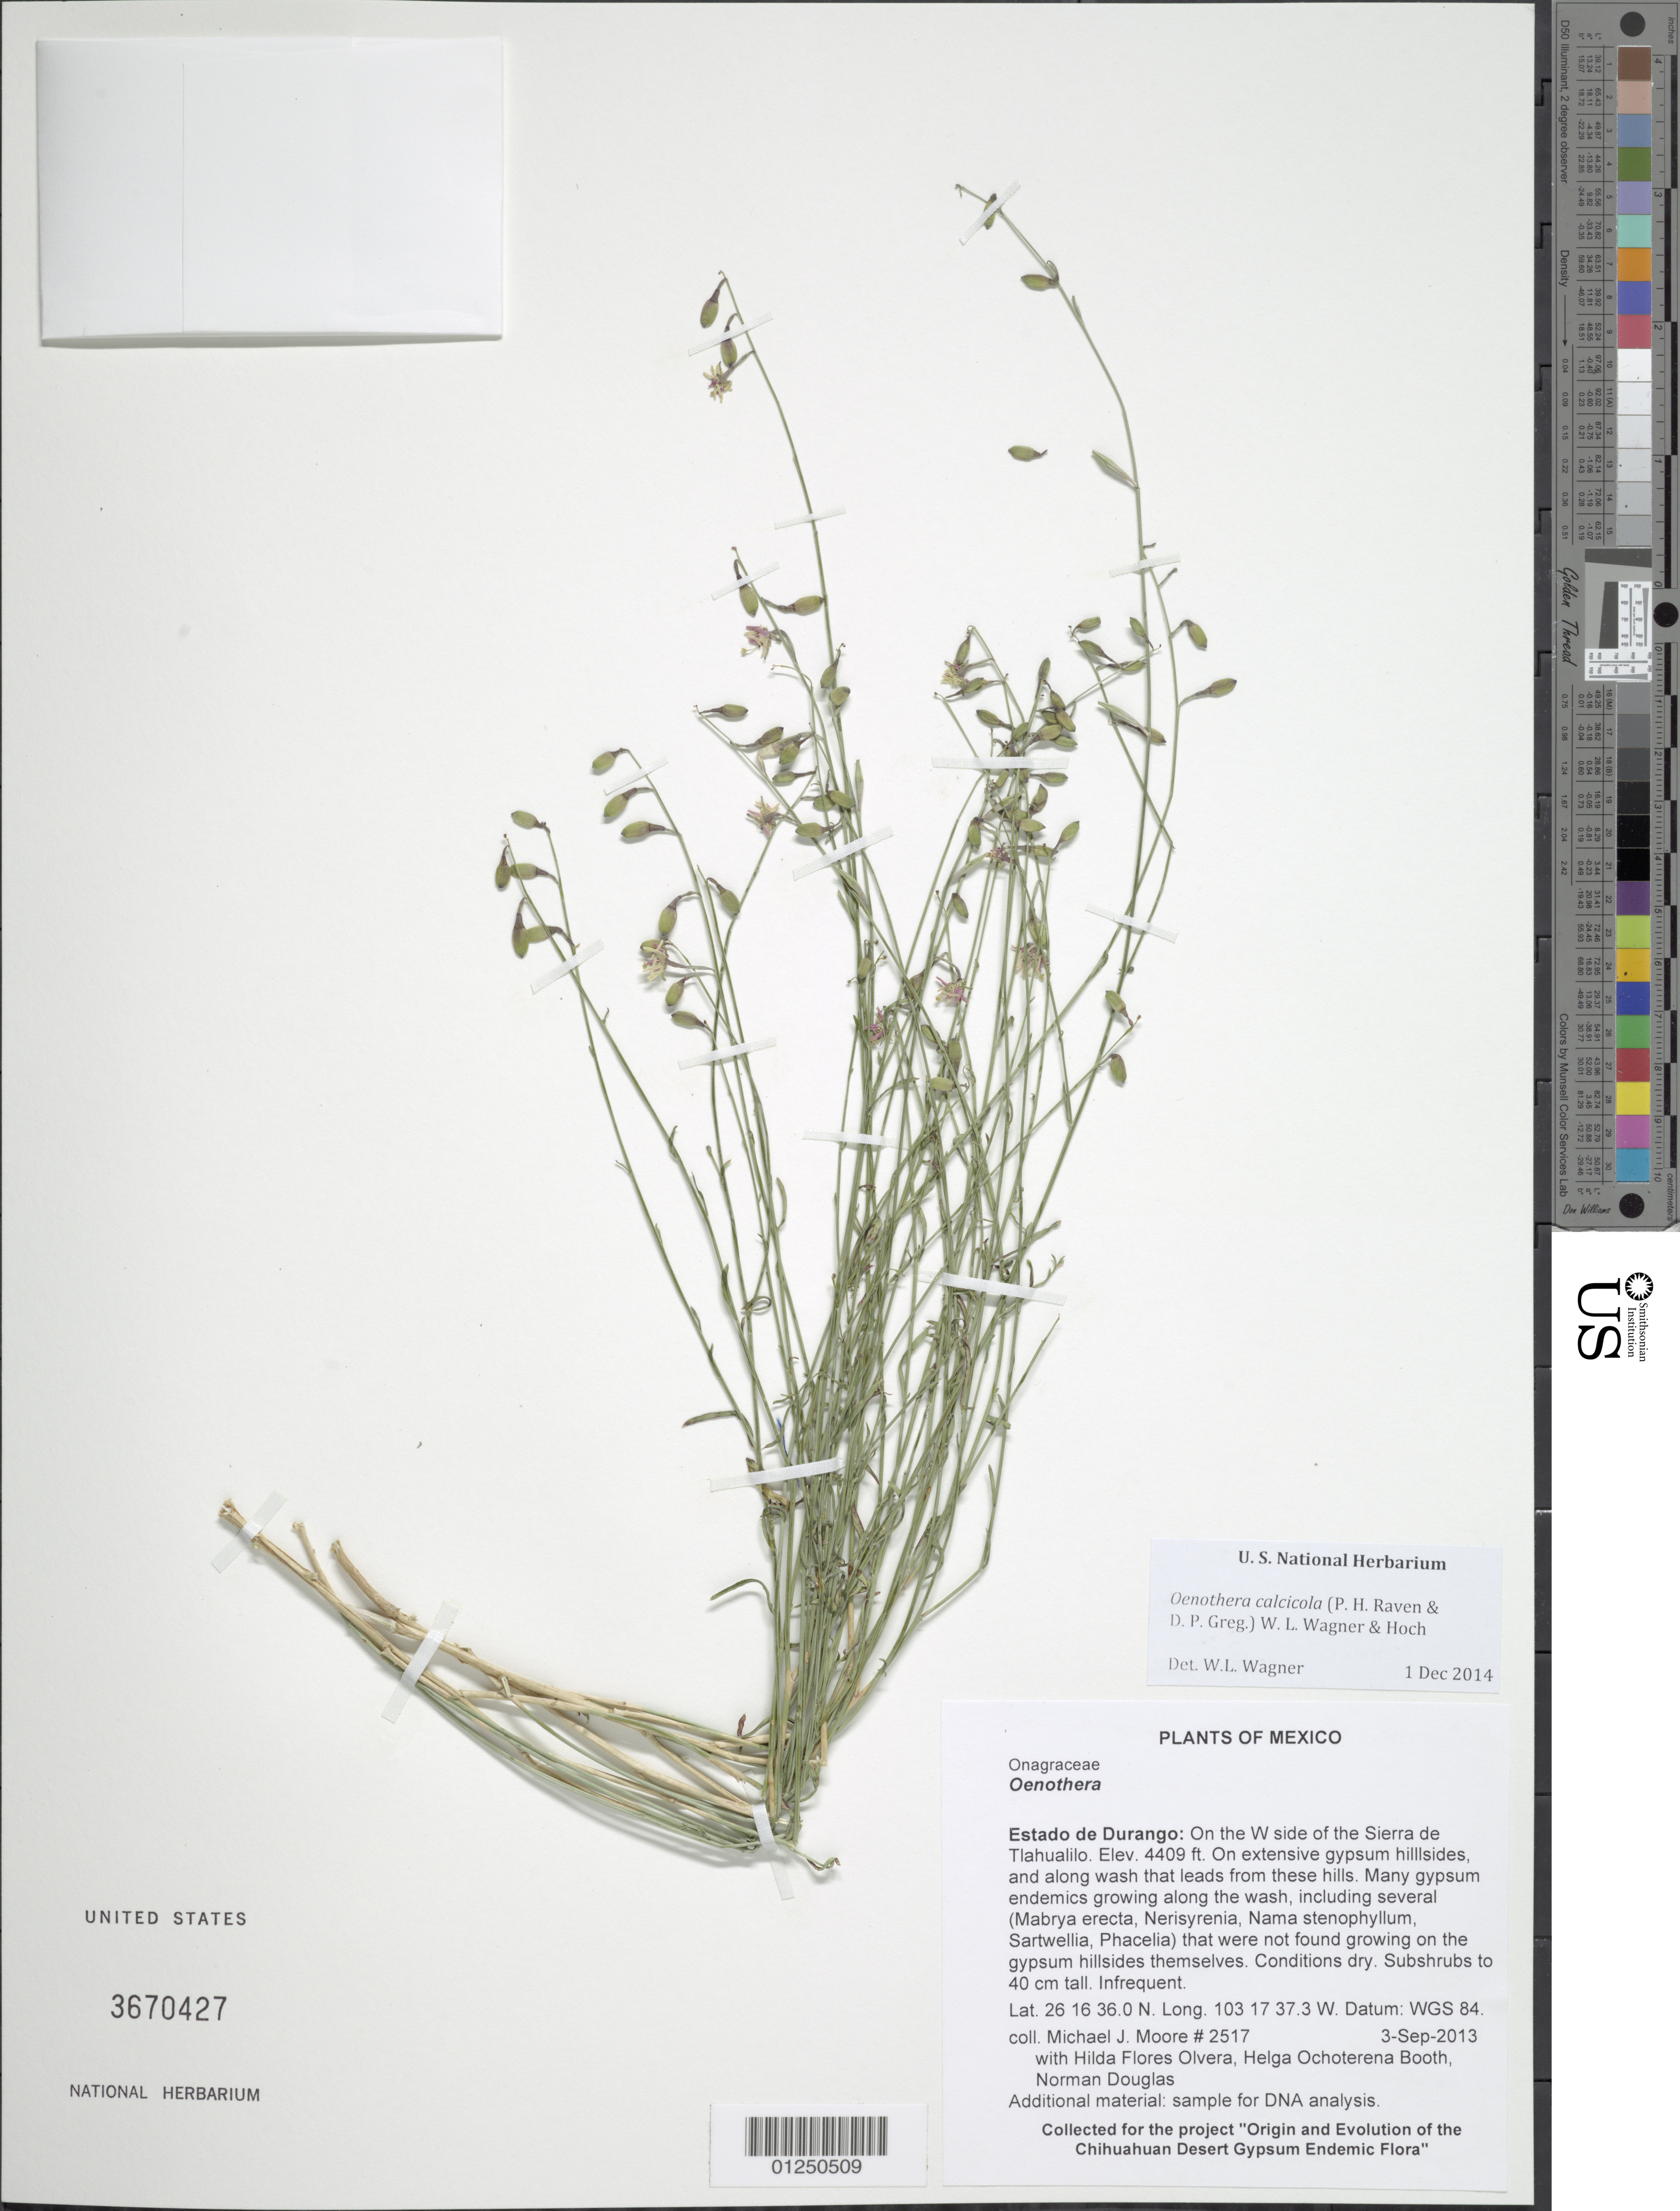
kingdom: Plantae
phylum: Tracheophyta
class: Magnoliopsida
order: Myrtales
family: Onagraceae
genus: Oenothera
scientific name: Oenothera calcicola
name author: (P.H. Raven & D.P. Greg.) W.L. Wagner & Hoch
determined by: Wagner, W. L., (BOT), Smithsonian Institution - National Museum of Natural History (UNITED STATES)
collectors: M. J. Moore, H. Flores Olvera, H. Ochoterena-Booth & N. Douglas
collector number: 2517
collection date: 2009-09-02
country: Mexico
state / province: Durango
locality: On the W side of the Sierra de Tlahualilo.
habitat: On extensive gypsum hilllsides, and along wash that leads from these hills. Many gypsum endemics growing along the wash, including several (Mabrya erecta, Nerisyrenia, Nama stenophyllum, Sartwellia, Phacelia) that were not found growing on the gypsum hil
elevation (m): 1344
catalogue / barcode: US 3670427